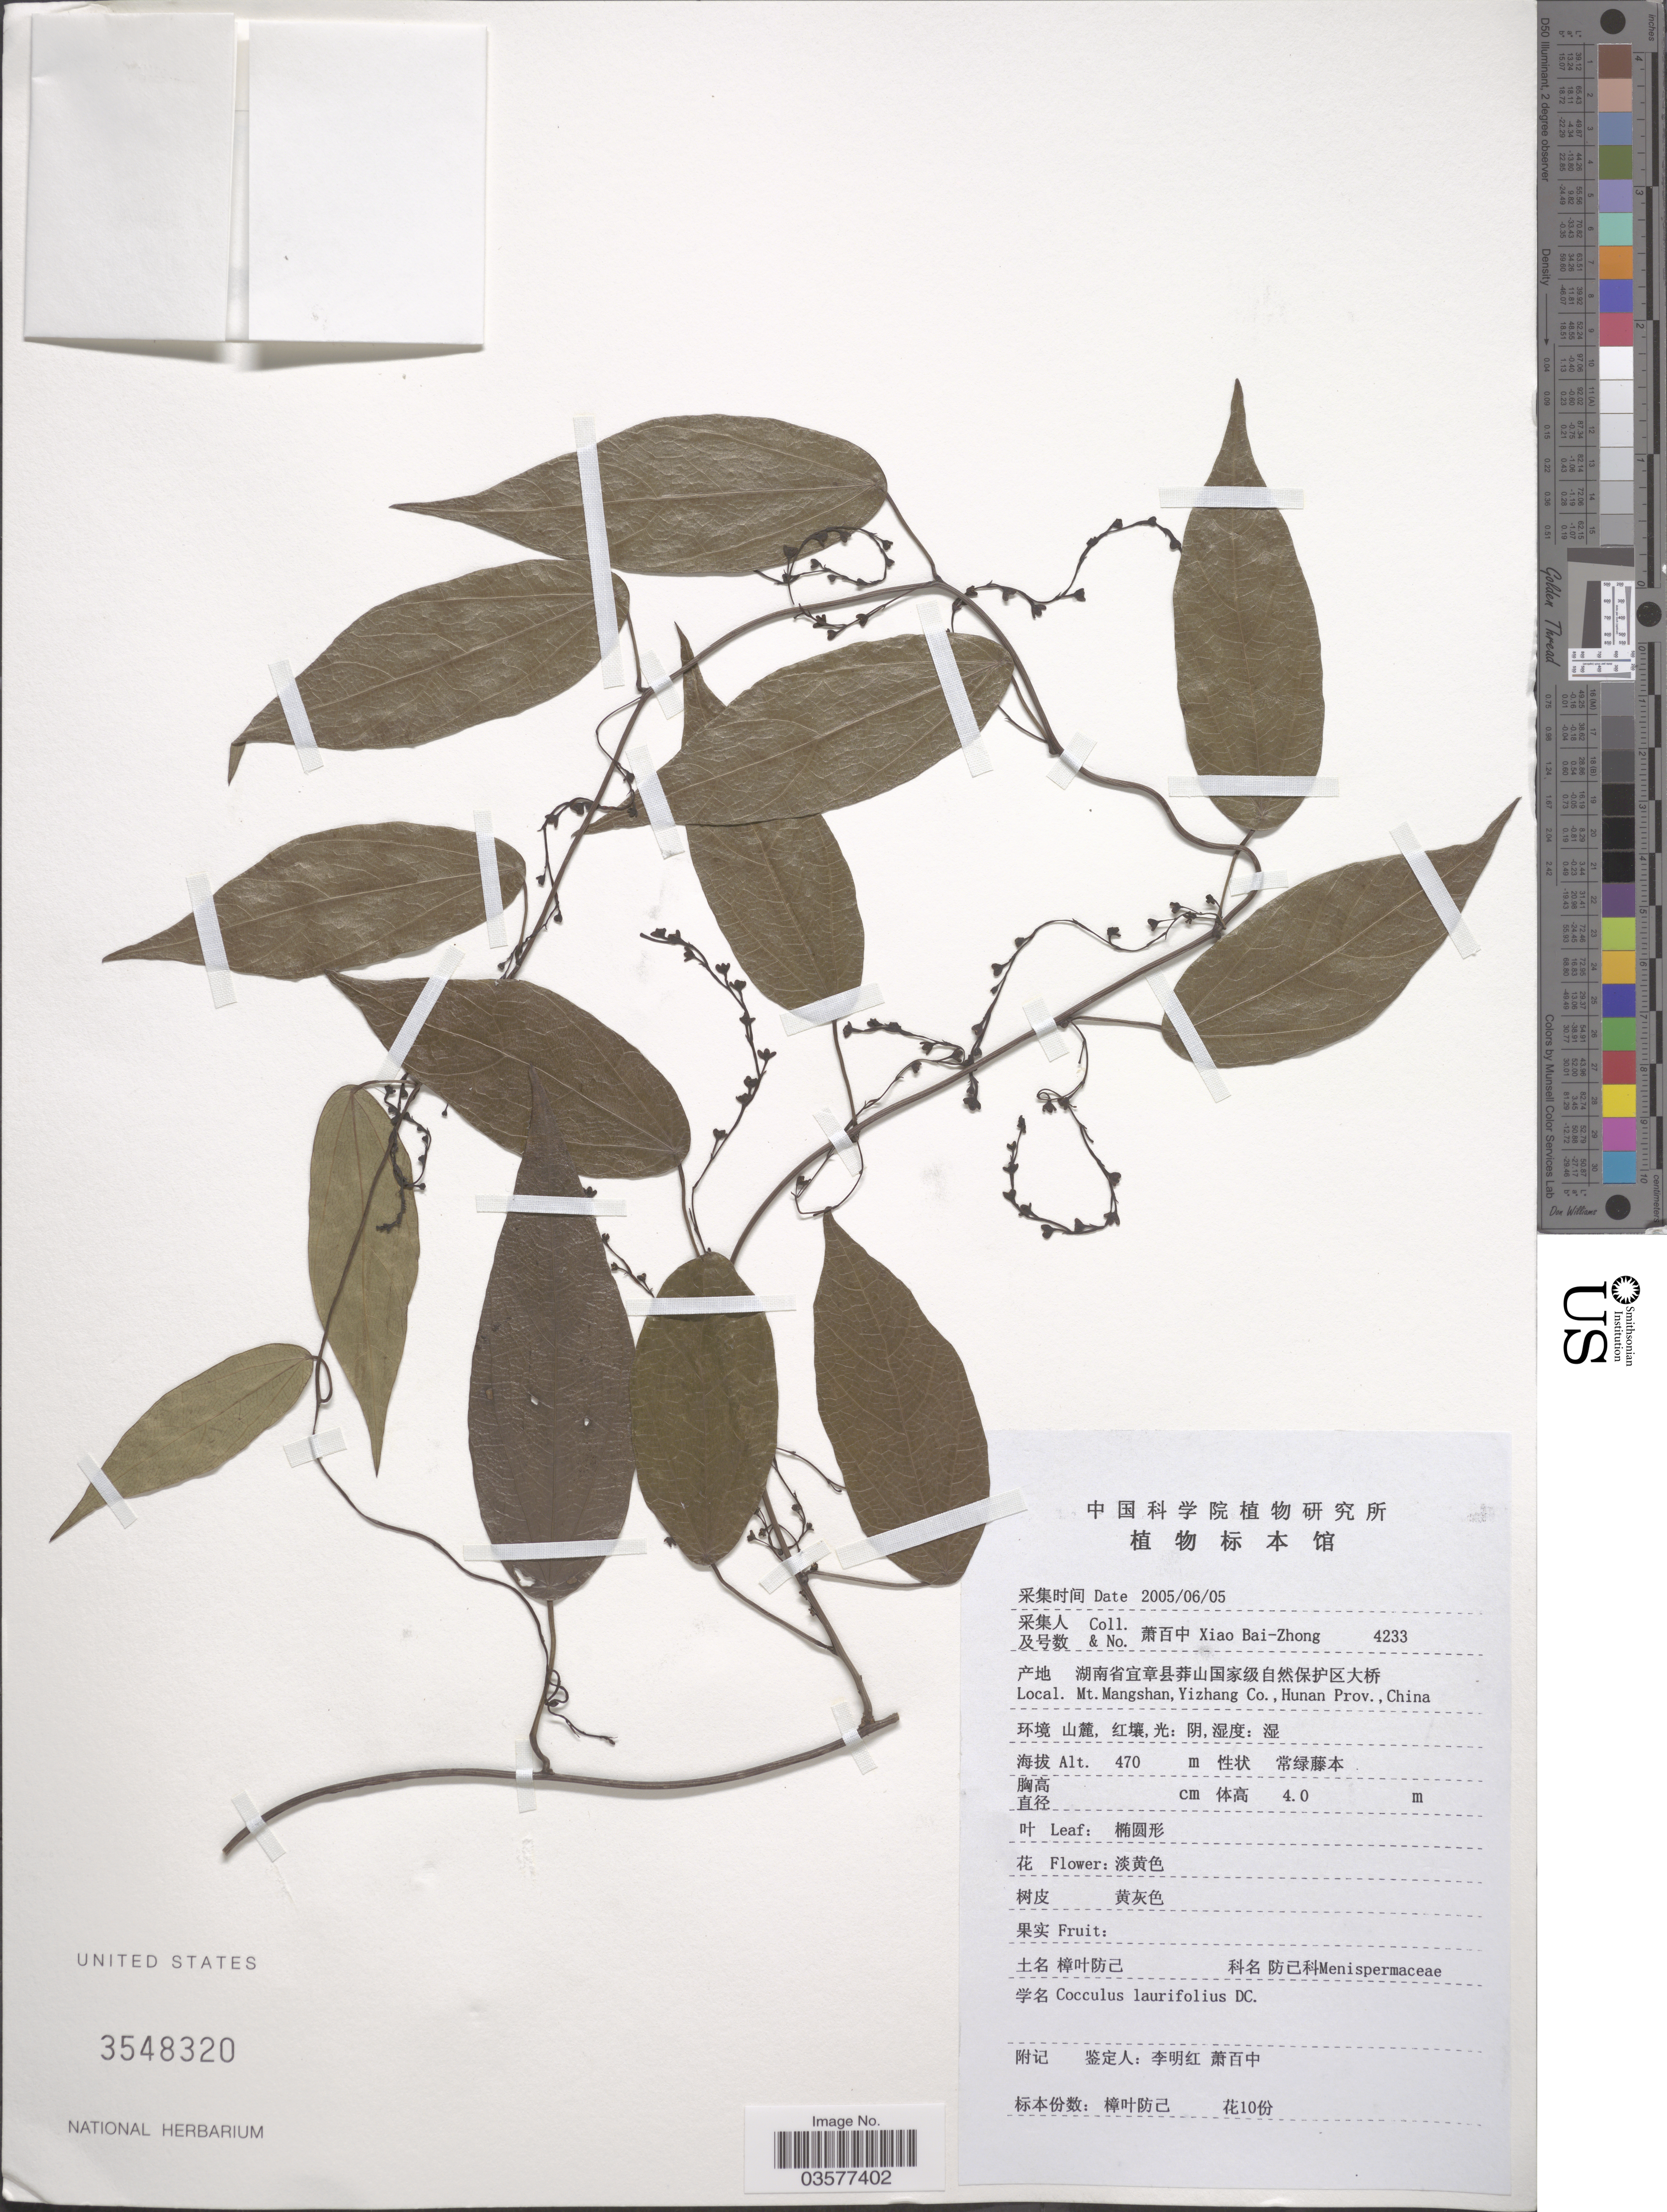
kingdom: Plantae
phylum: Tracheophyta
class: Magnoliopsida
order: Ranunculales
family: Menispermaceae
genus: Cocculus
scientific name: Cocculus laurifolius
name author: DC.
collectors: B. Z. Xiao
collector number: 4233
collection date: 2005-06-05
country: China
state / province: Hunan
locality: Mt. Mangshan, Yizhang Co.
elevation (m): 470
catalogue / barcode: US 3548320